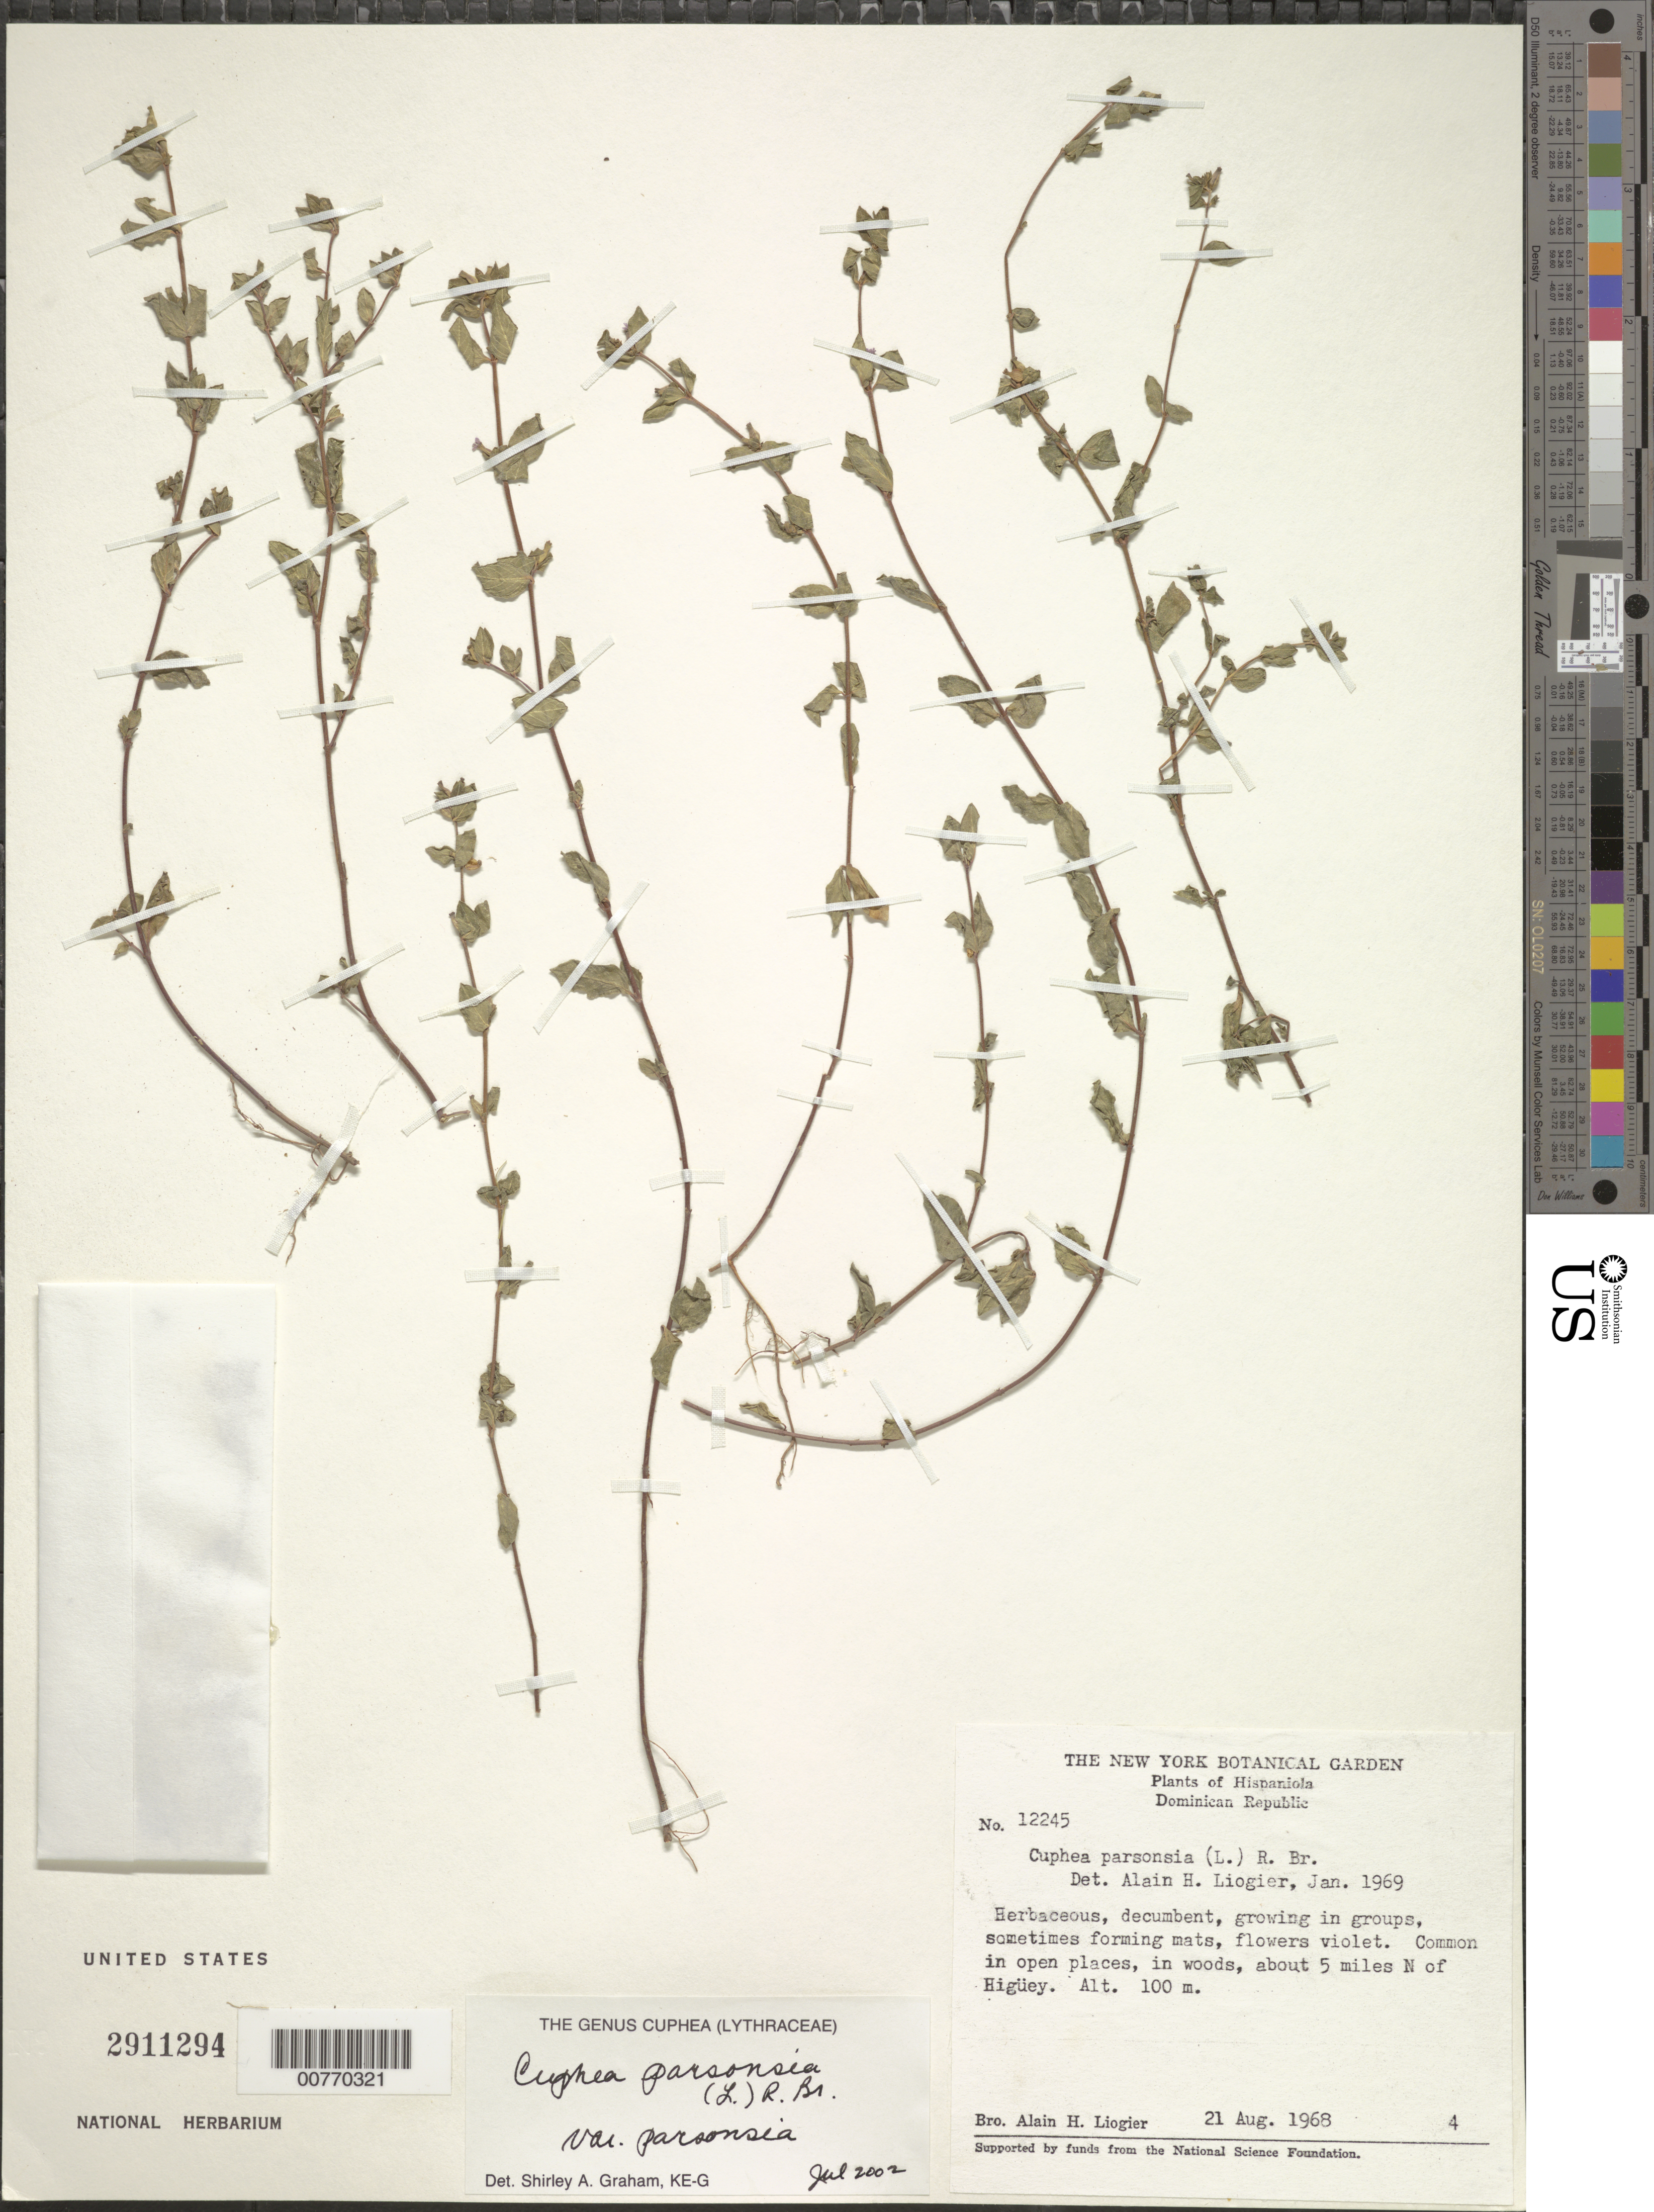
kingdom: Plantae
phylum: Tracheophyta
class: Magnoliopsida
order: Myrtales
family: Lythraceae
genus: Cuphea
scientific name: Cuphea parsonsia var. parsonsia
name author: (L.) R. Br. ex Steud.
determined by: Graham, Shirley Ann Tousch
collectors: A. H. Liogier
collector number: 12245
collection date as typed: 21 Aug 1968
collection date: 1968-08-21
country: Dominican Republic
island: Hispaniola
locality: About 5 miles north of Higüey.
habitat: Woods.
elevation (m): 100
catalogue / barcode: US 2911294